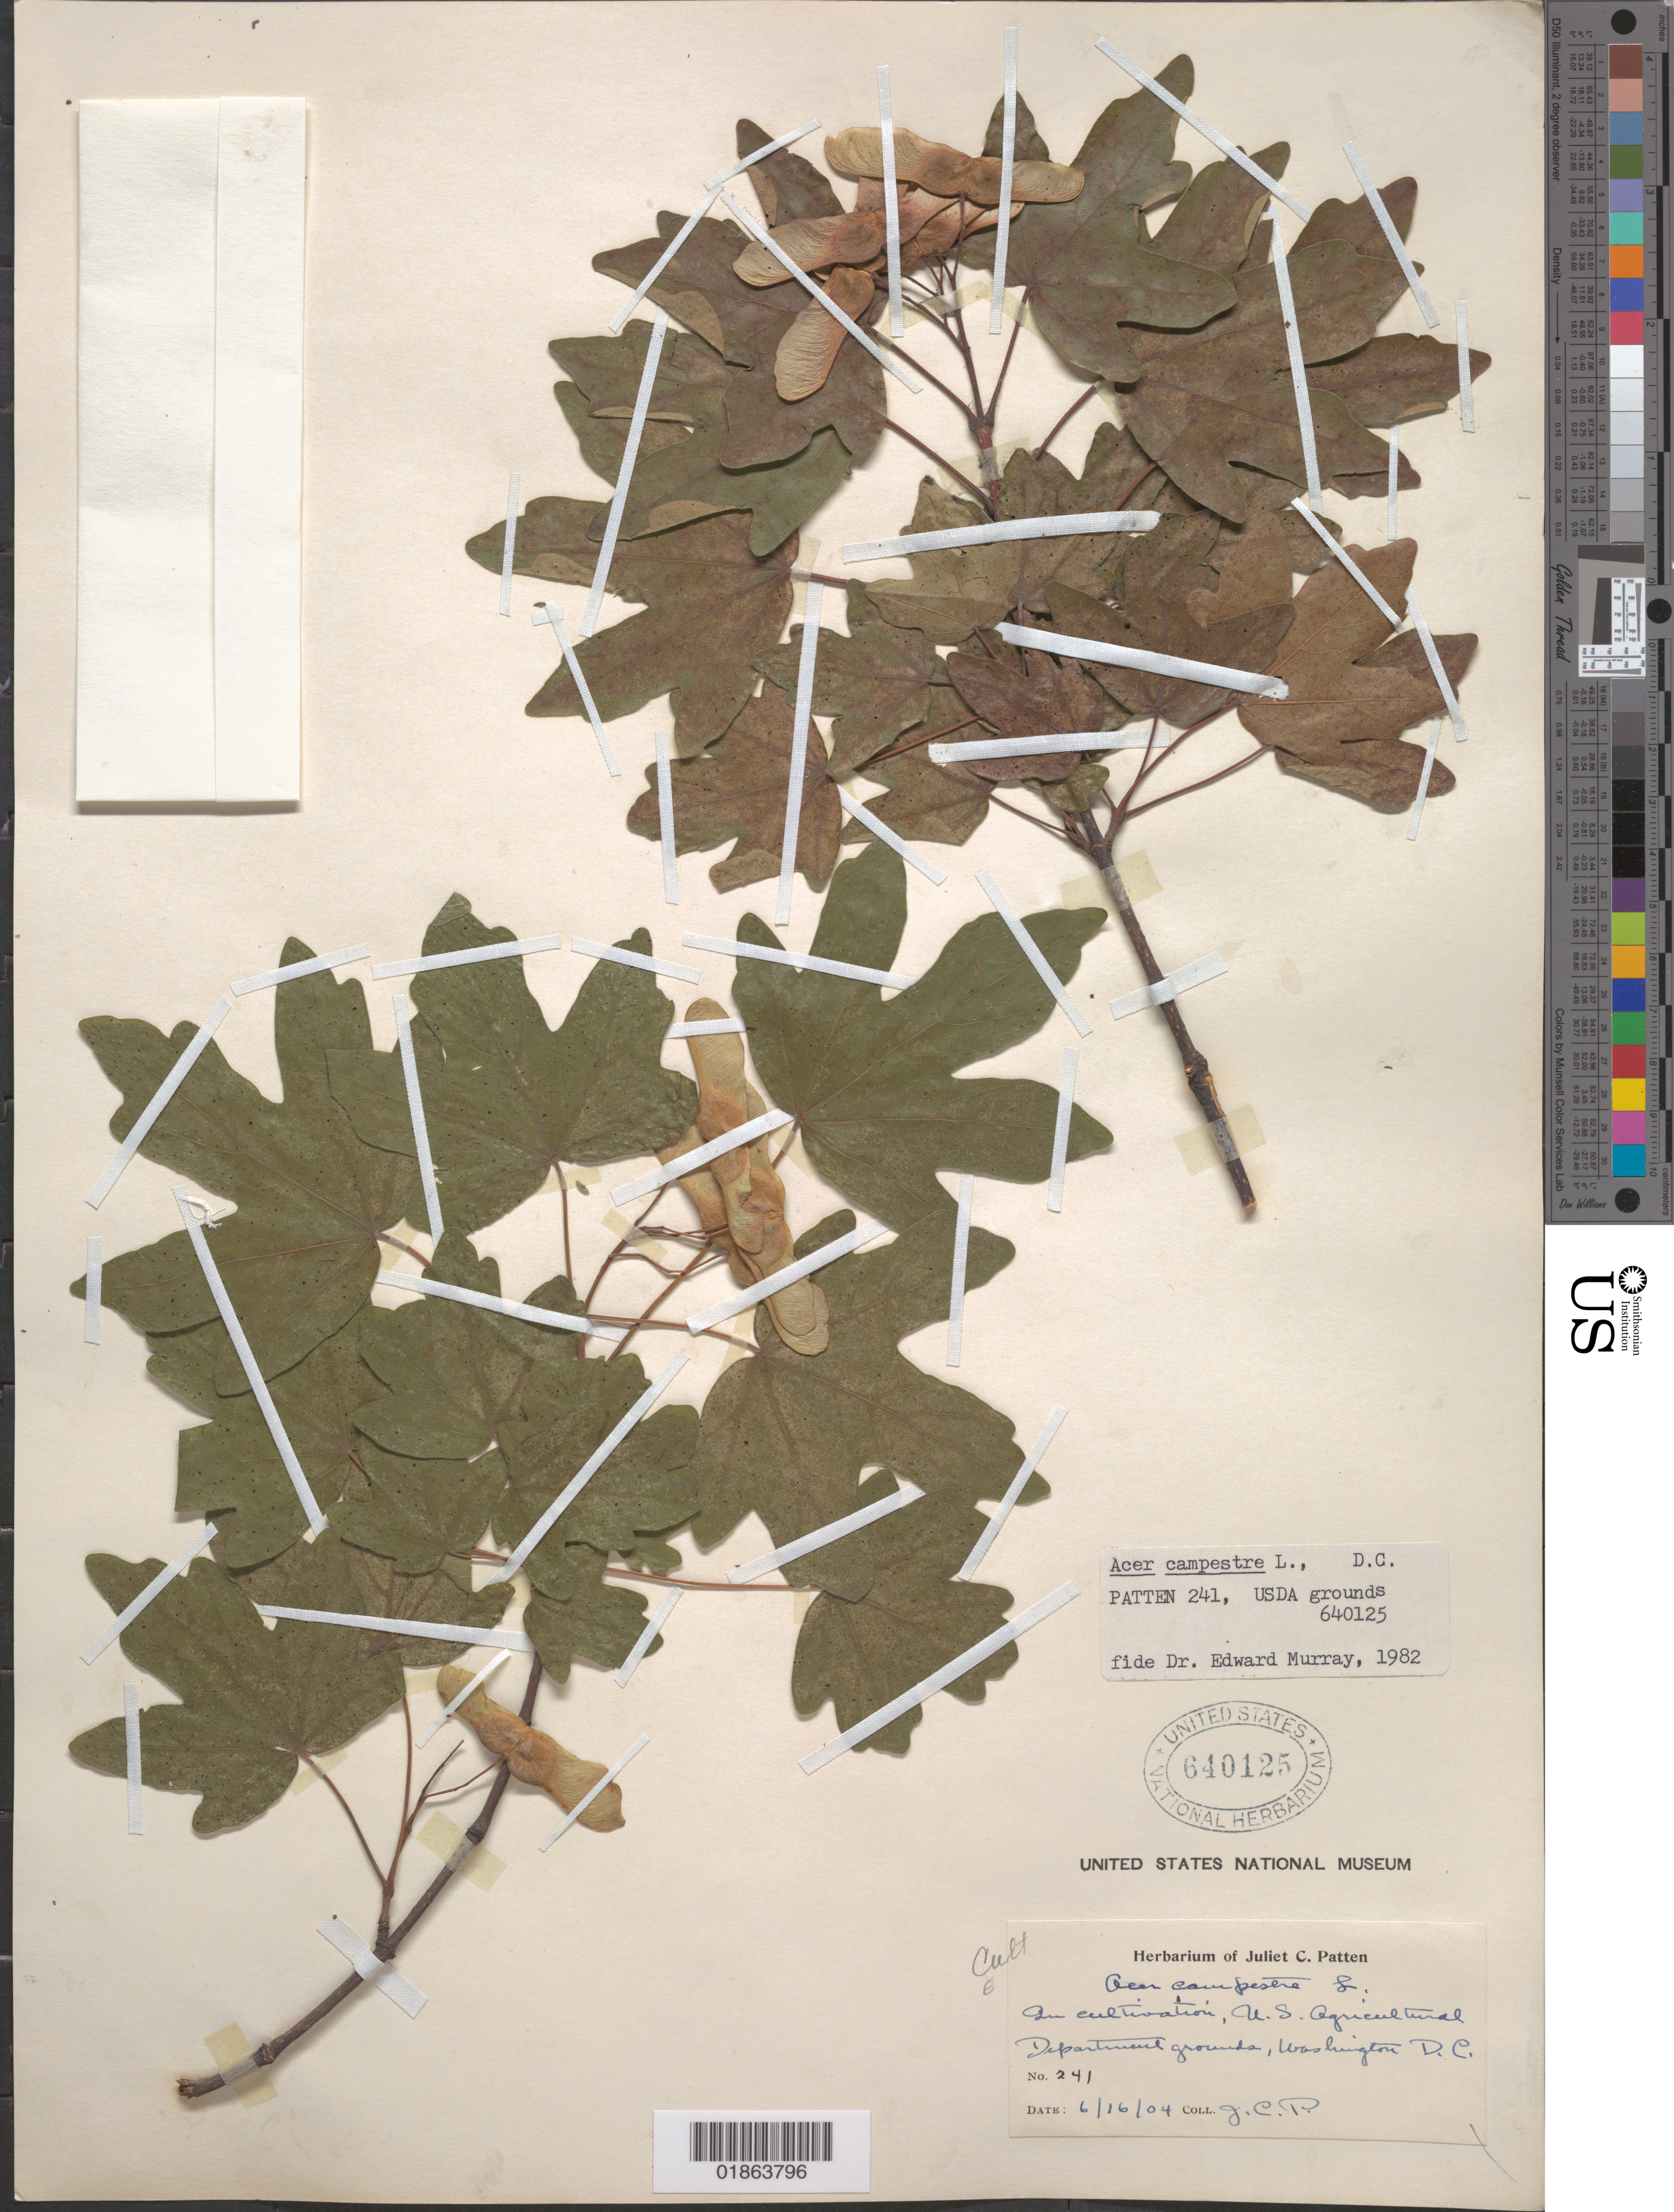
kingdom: Plantae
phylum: Tracheophyta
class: Magnoliopsida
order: Sapindales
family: Sapindaceae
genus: Acer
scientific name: Acer campestre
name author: L.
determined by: Murray, Edward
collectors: J. Patten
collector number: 241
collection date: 1904-06-16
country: United States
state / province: District of Columbia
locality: U.S. Agricultural Department grounds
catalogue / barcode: US 640125